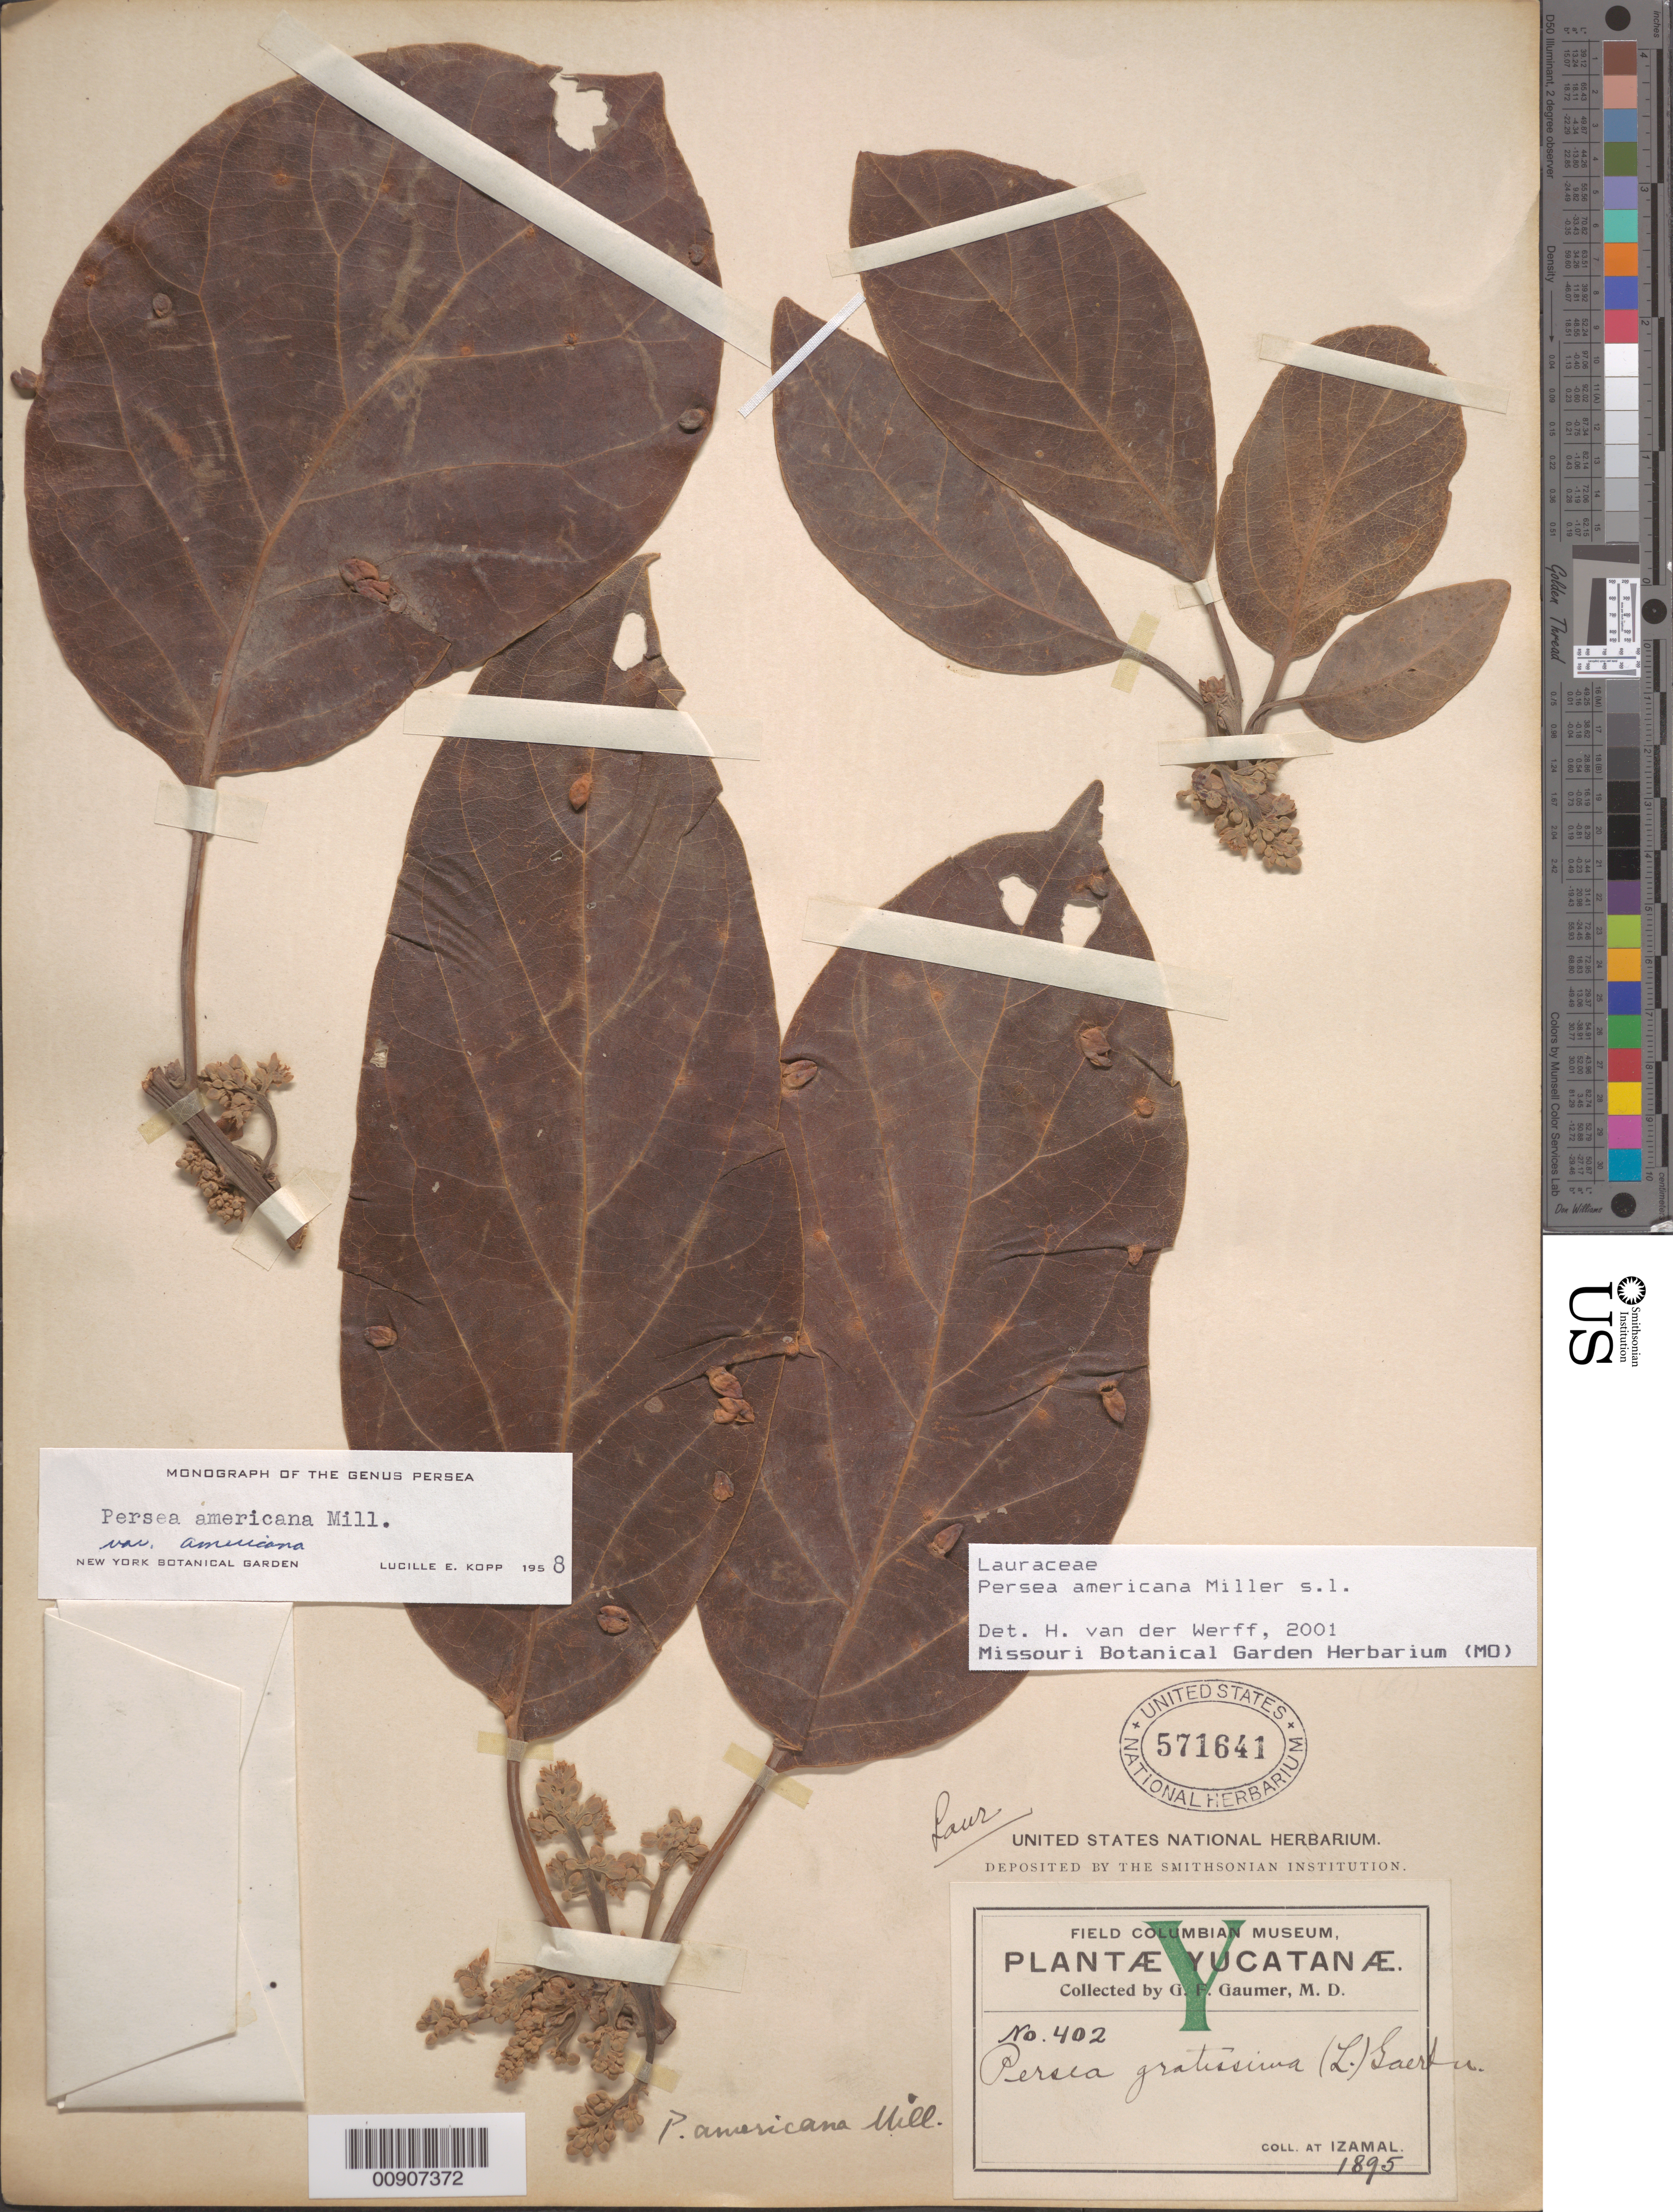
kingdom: Plantae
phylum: Tracheophyta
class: Magnoliopsida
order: Laurales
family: Lauraceae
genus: Persea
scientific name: Persea americana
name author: Mill.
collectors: G. F. Gaumer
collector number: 402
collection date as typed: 1895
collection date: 1895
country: Mexico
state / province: Yucatán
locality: Yucatán: Izamal.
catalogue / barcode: US 571641